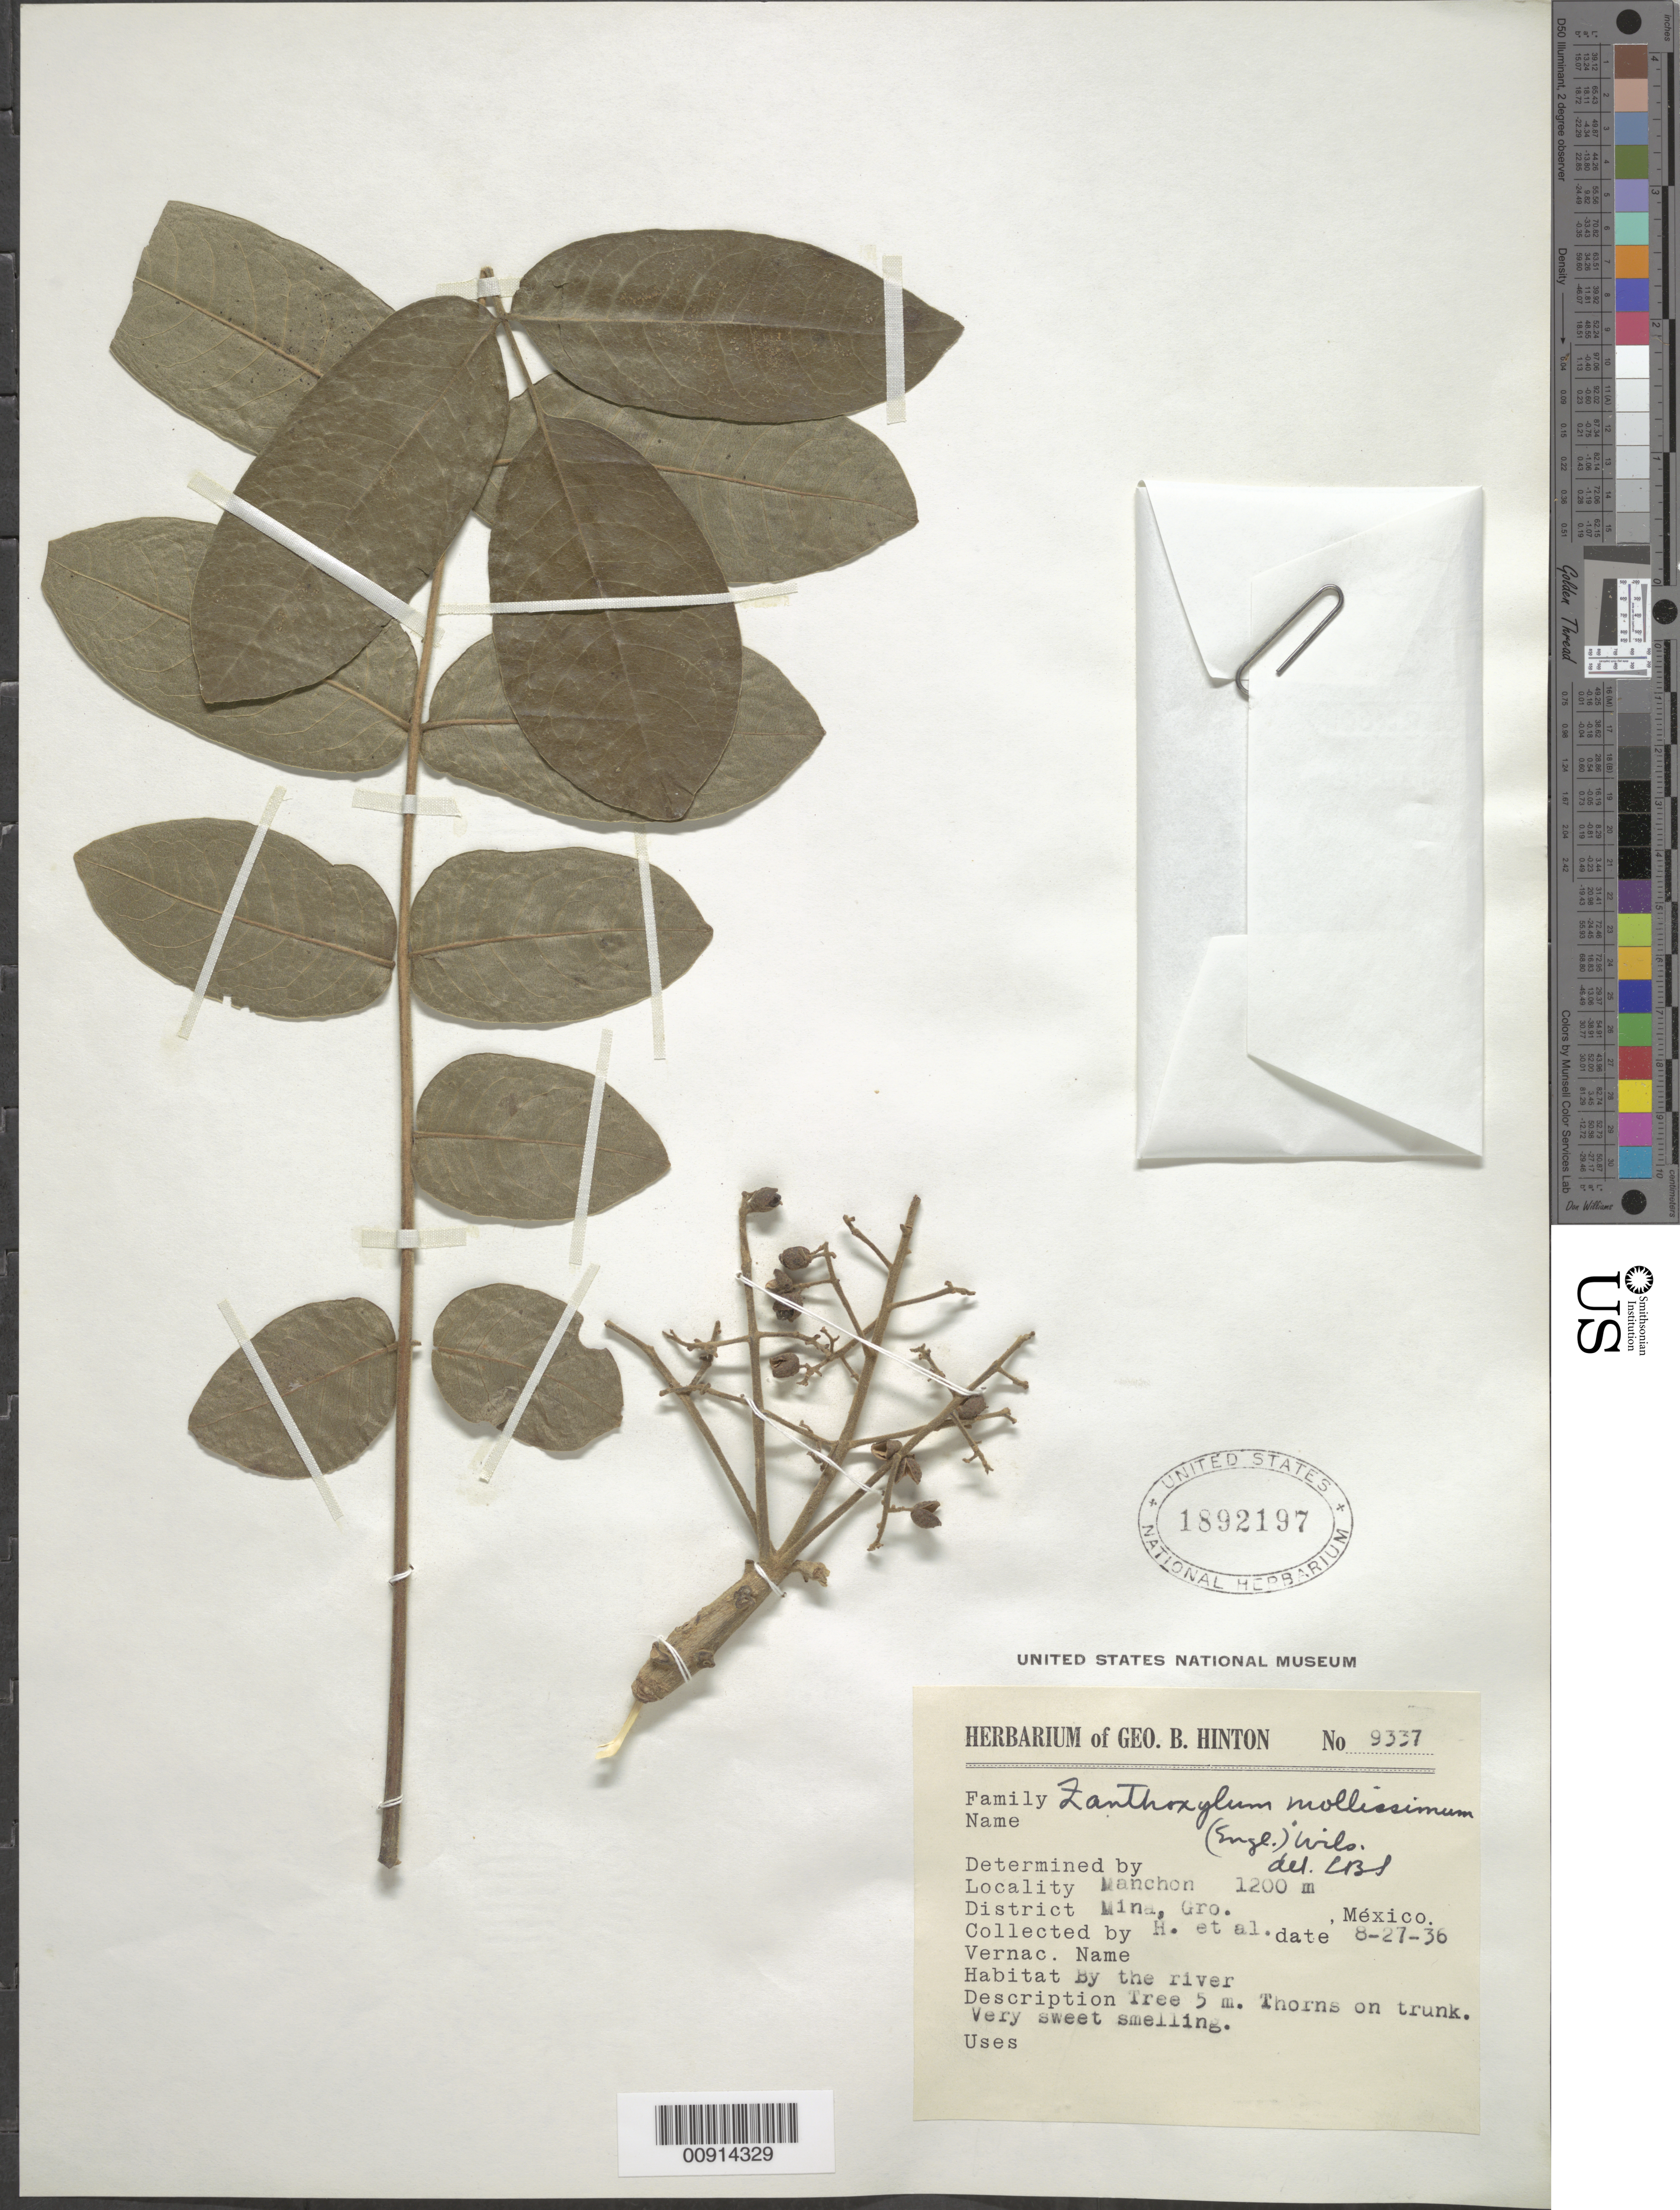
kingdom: Plantae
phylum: Tracheophyta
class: Magnoliopsida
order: Sapindales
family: Rutaceae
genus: Zanthoxylum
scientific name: Zanthoxylum mollissimum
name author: (Engl.) P. Wilson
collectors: G. B. Hinton & et al.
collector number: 9337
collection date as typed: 27 Aug 1936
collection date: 1936-08-27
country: Mexico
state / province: Guerrero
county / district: Mina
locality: Manchon, District Mina, Guerrero.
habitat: By the river.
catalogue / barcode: US 1892197